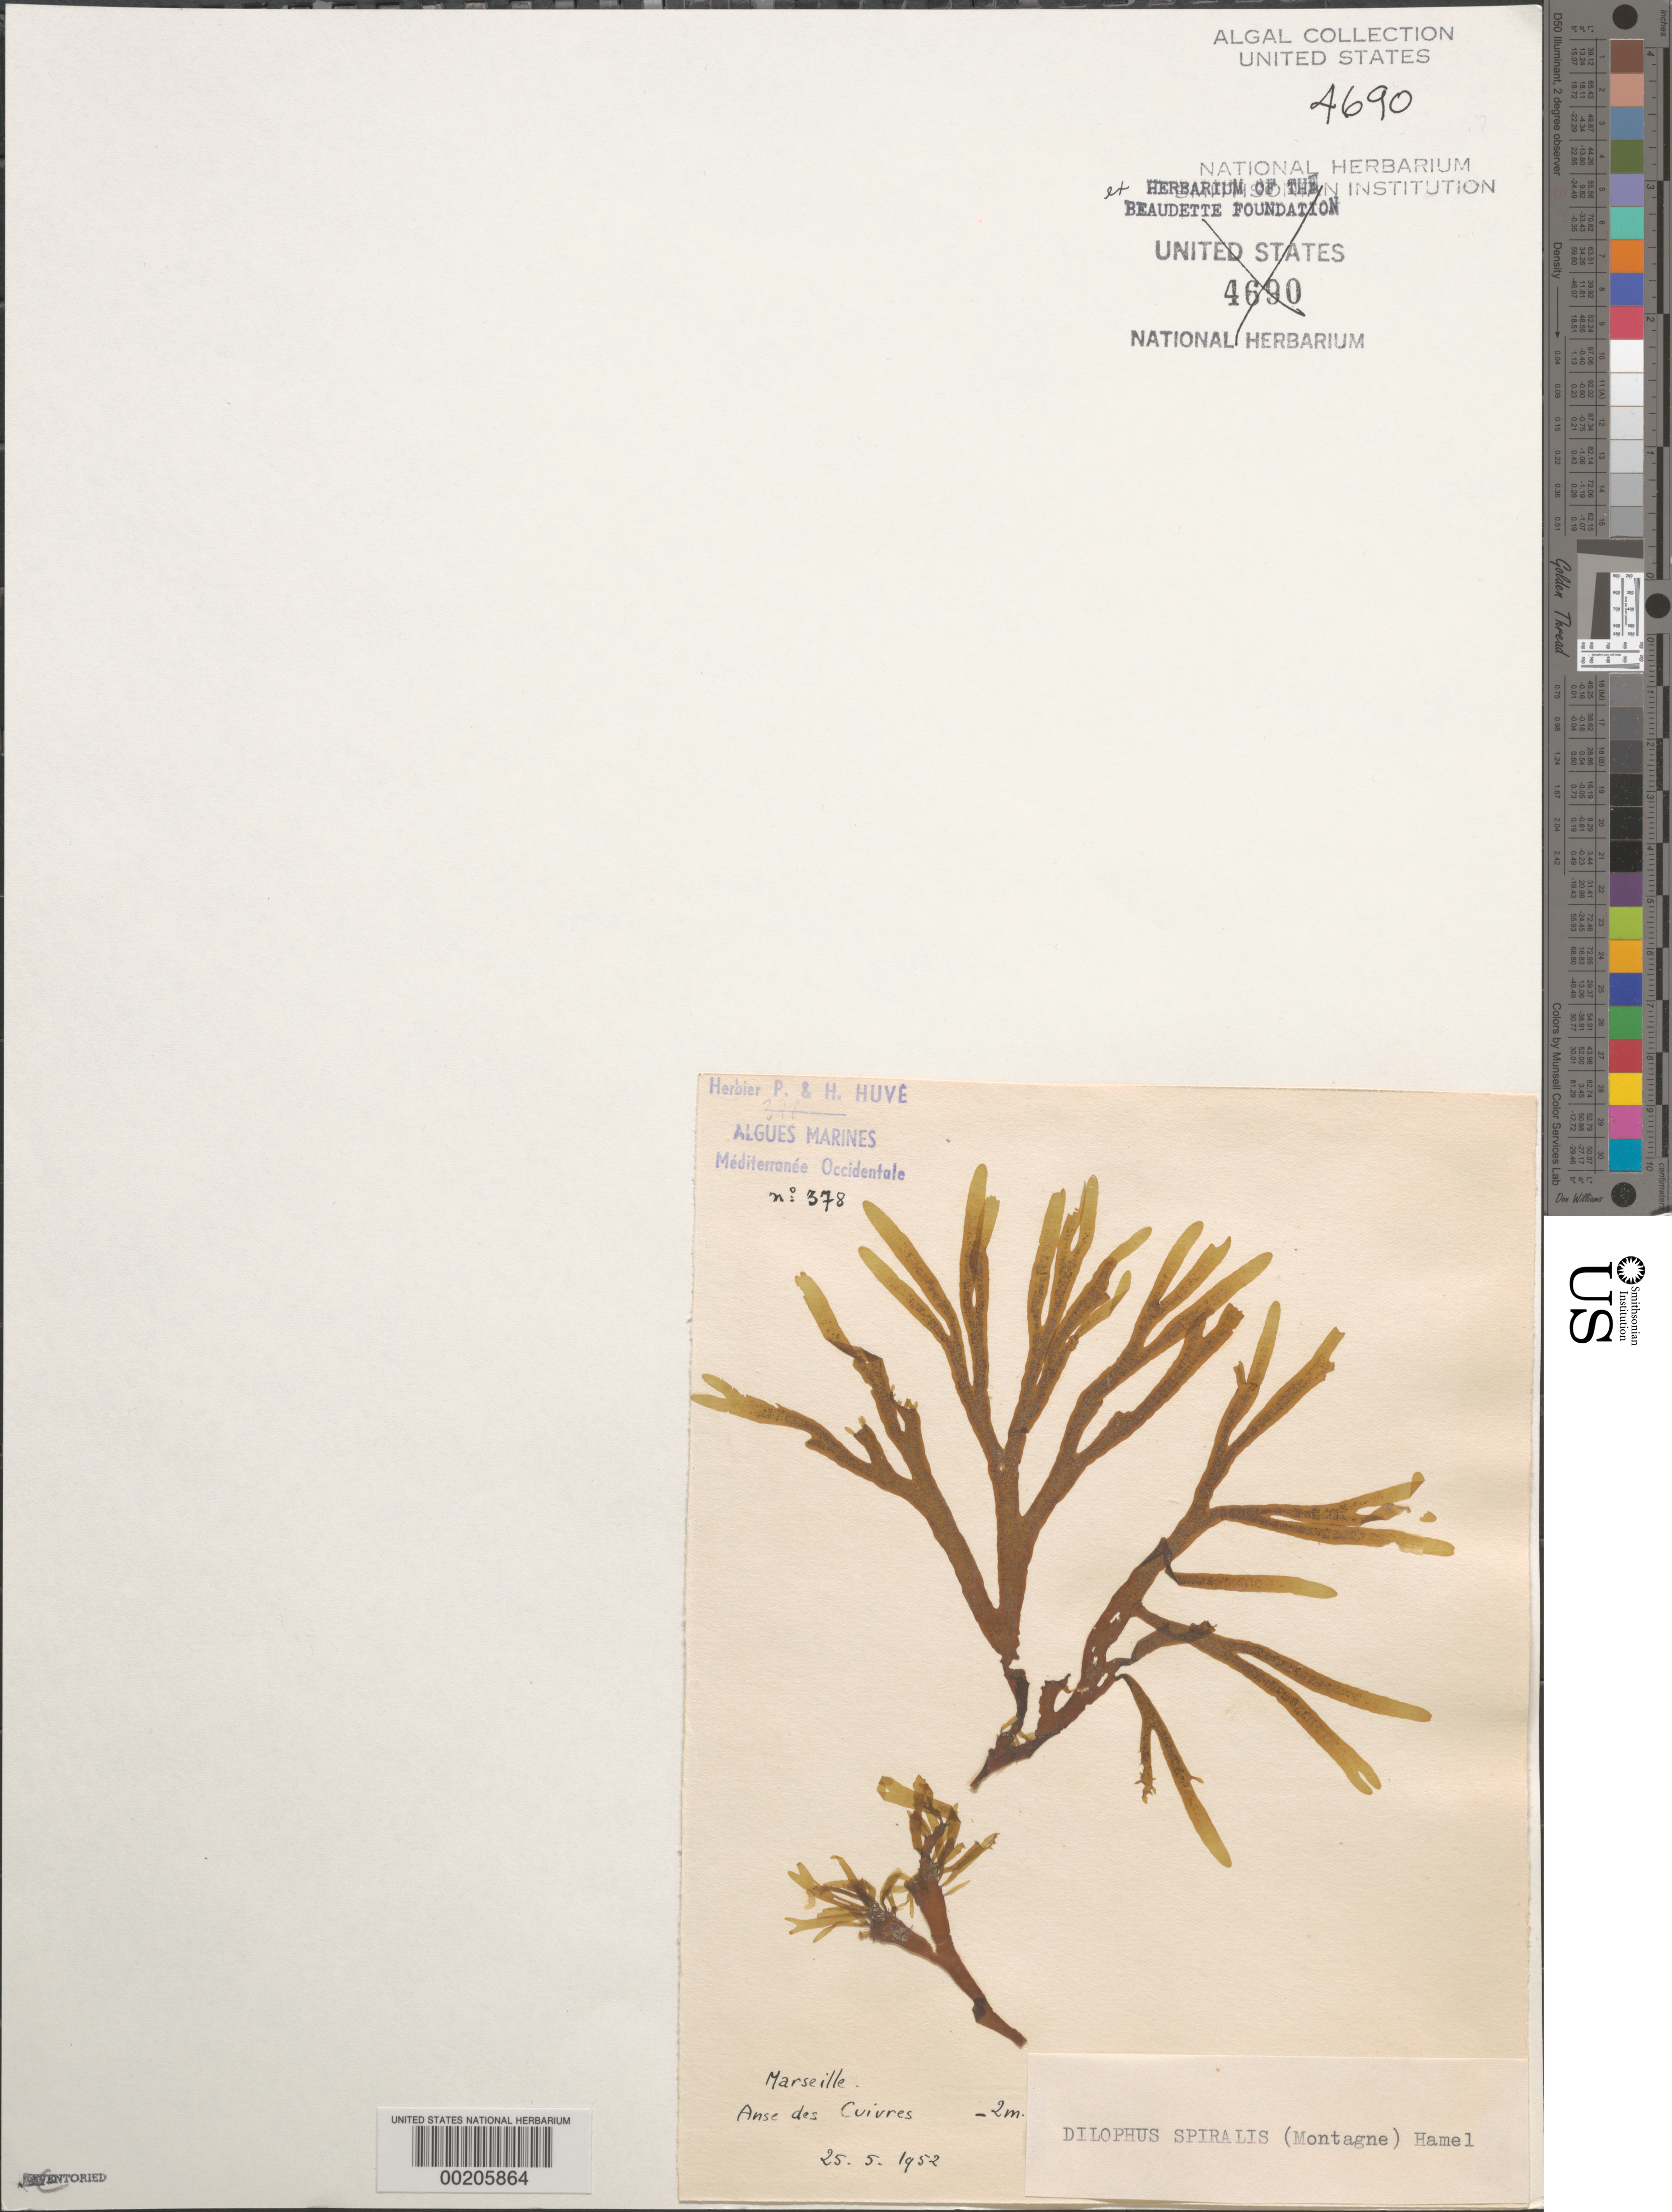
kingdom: Chromista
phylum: Ochrophyta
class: Phaeophyceae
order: Dictyotales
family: Dictyotaceae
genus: Dictyota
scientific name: Dictyota spiralis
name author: Mont.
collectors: P. Huve & H. Huve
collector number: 378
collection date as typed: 25 May 1952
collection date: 1952-05-25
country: France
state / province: Provence-Alpes-Côte d'Azur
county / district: Bouches-Du-Rhône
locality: Anse des Cuivres, Marseille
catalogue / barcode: US 4690